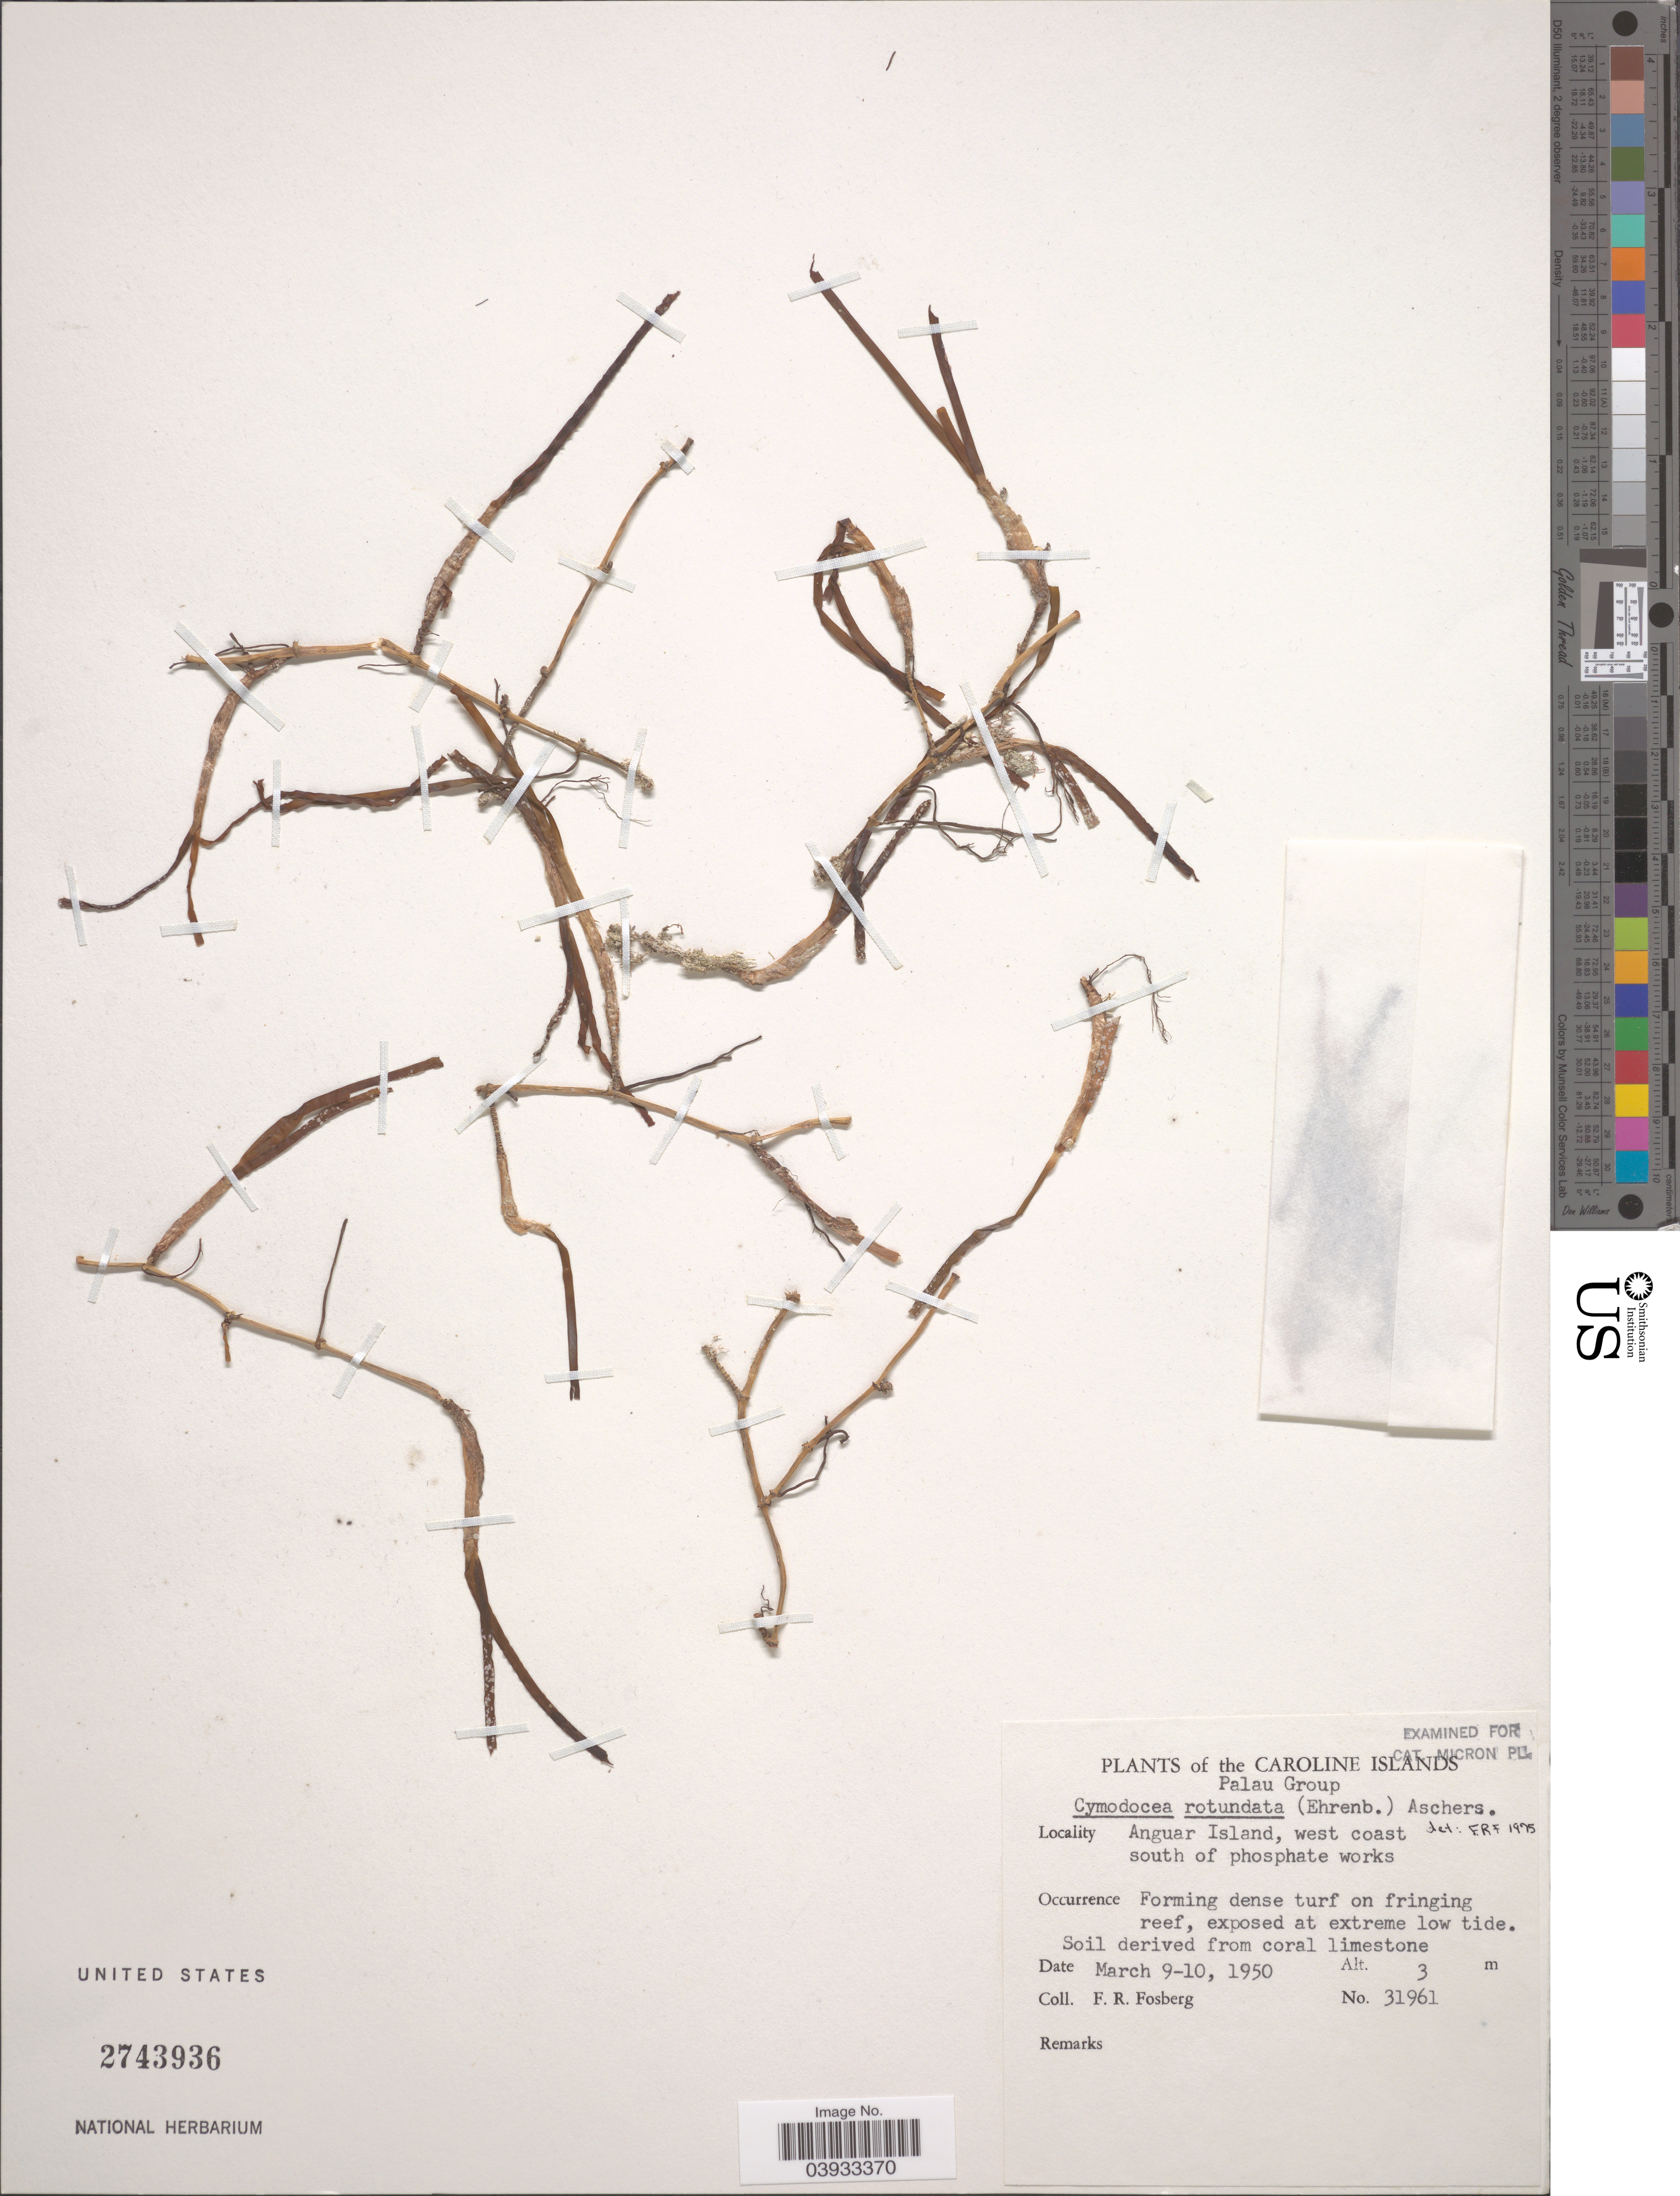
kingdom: Plantae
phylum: Tracheophyta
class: Liliopsida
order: Alismatales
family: Cymodoceaceae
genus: Cymodocea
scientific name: Cymodocea rotundata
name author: Asch. & Schweinf.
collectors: F. R. Fosberg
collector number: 31961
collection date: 1950-03-09/1950-03-10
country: Palau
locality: The Caroline Islands. Palau Group. Anguar Island, west coast south of phosphate works.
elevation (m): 3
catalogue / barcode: US 2743936